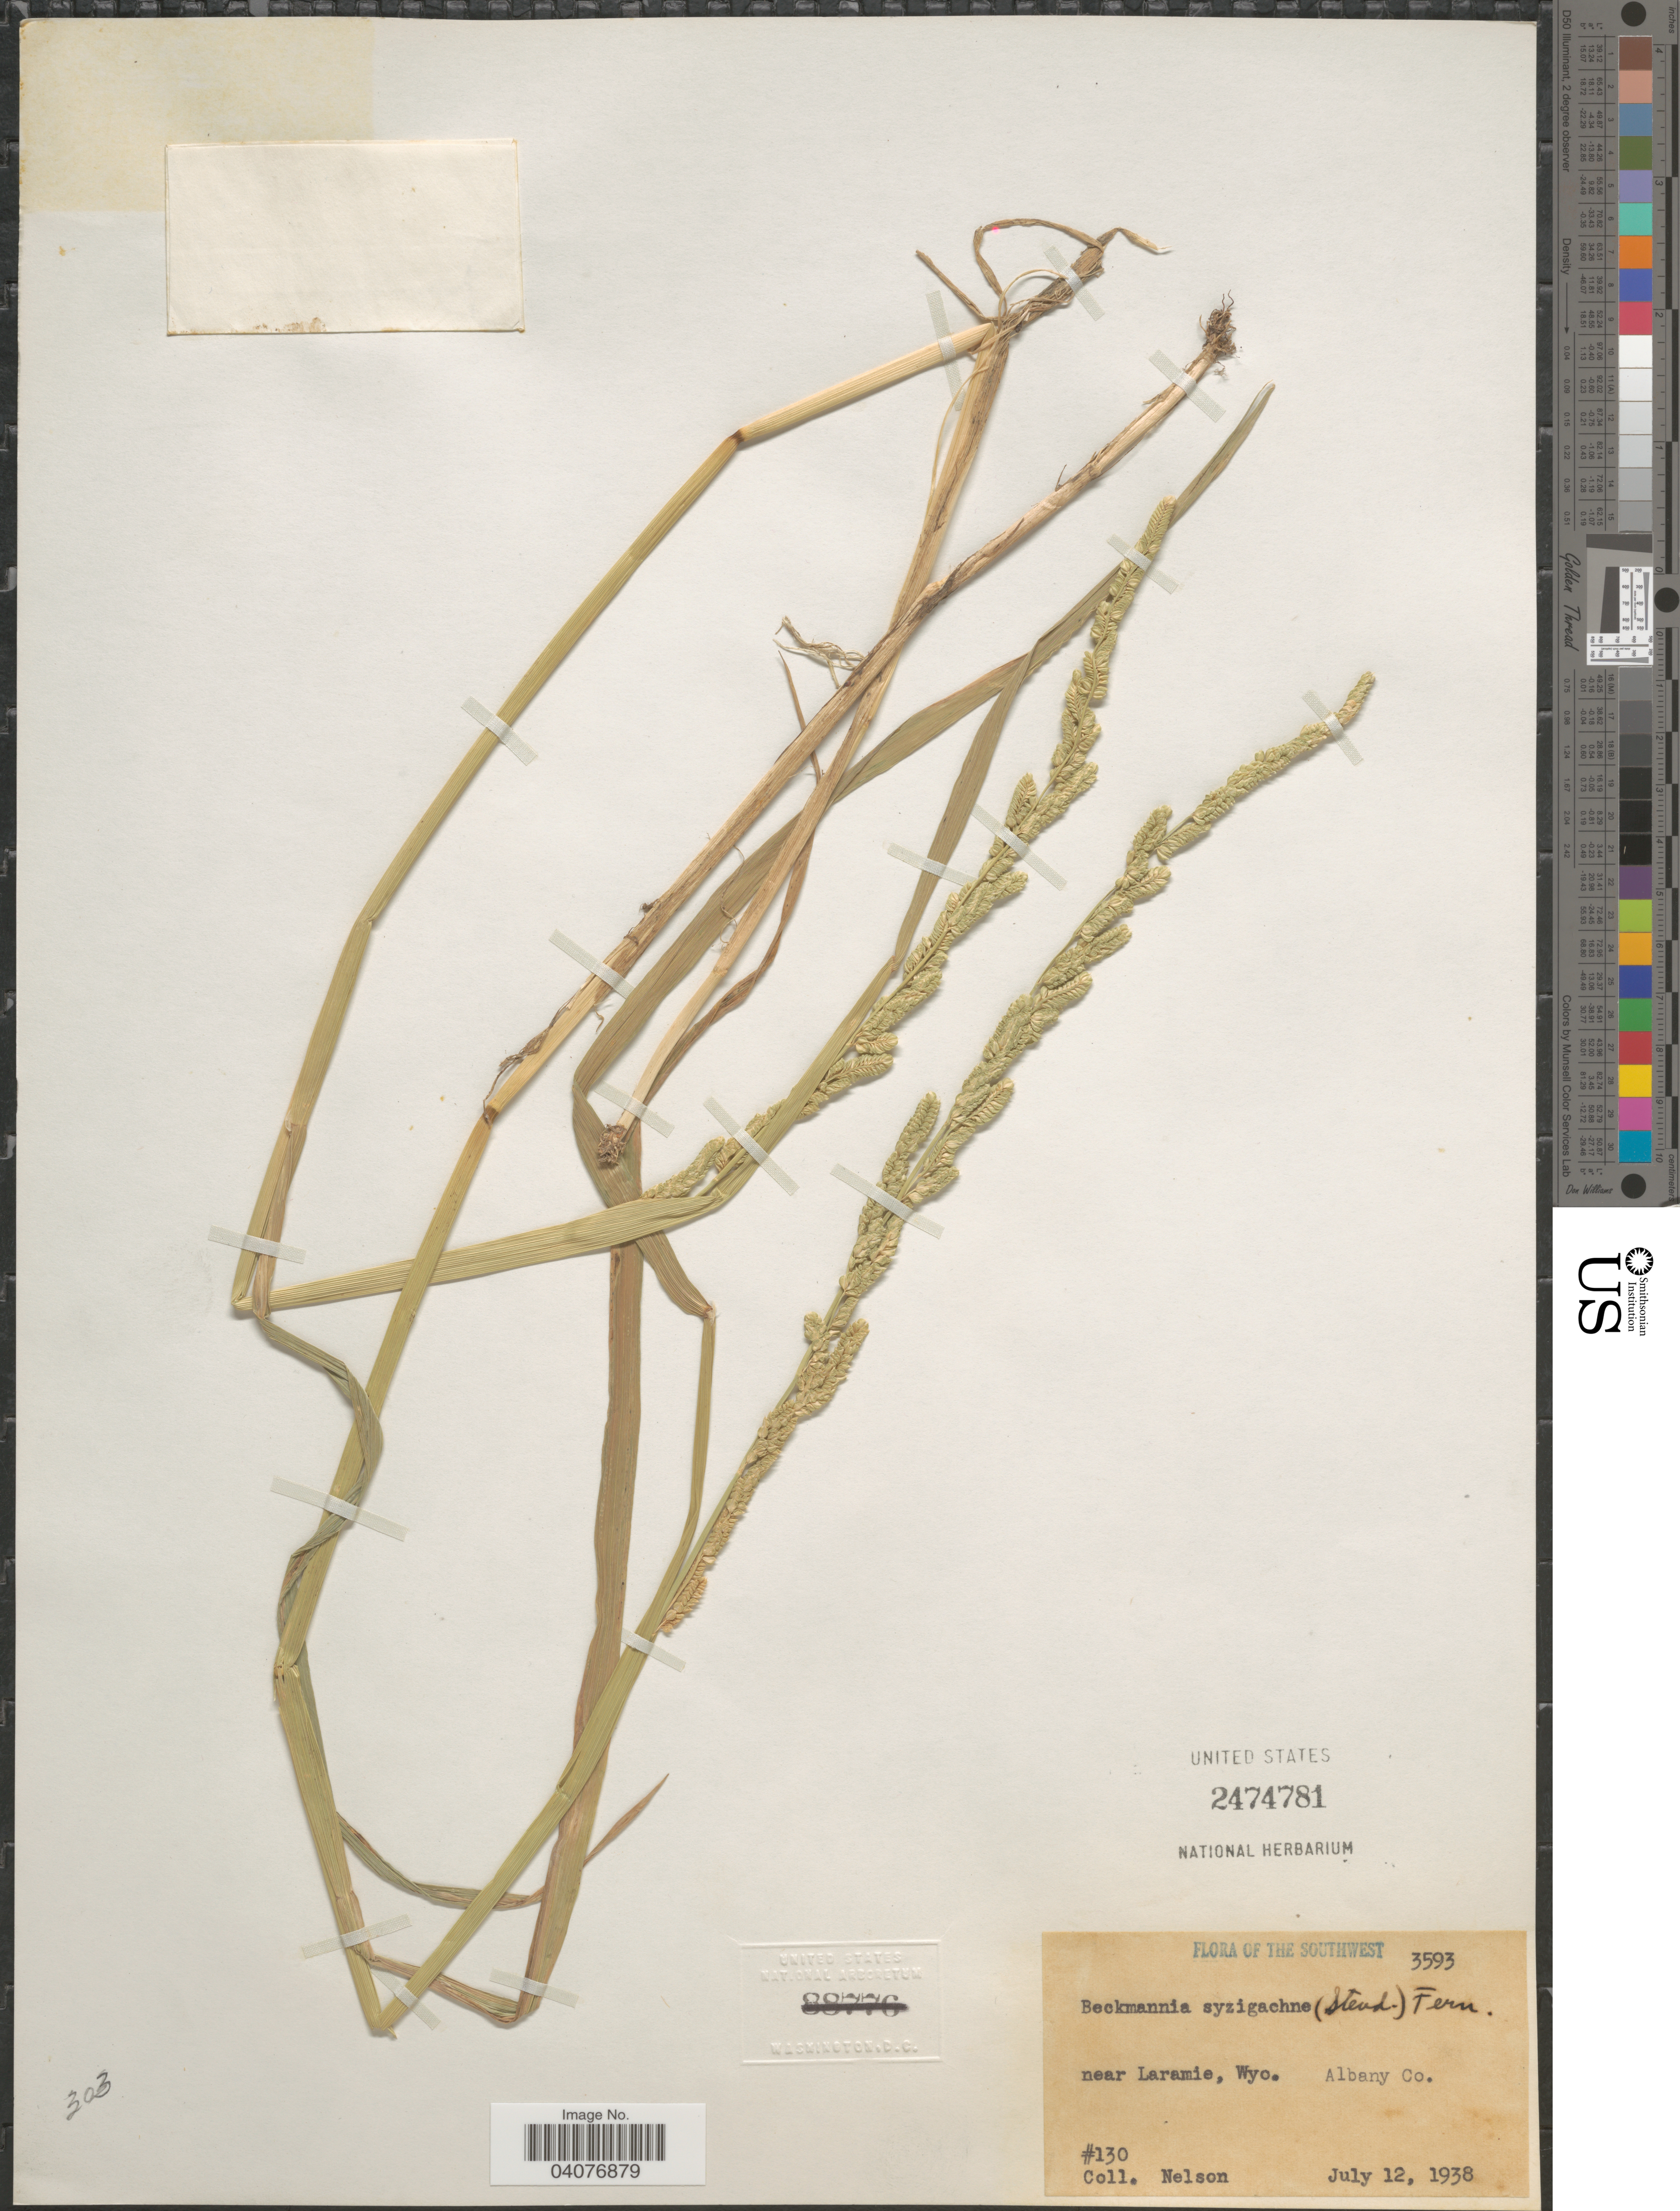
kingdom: Plantae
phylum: Tracheophyta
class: Liliopsida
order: Poales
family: Poaceae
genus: Beckmannia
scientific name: Beckmannia syzigachne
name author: (Steud.) Fernald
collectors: Nelson, --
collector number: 130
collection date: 1938-07-12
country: United States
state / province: Wyoming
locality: The Southwest. Near Laramie. Albany Co.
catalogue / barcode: US 2474781